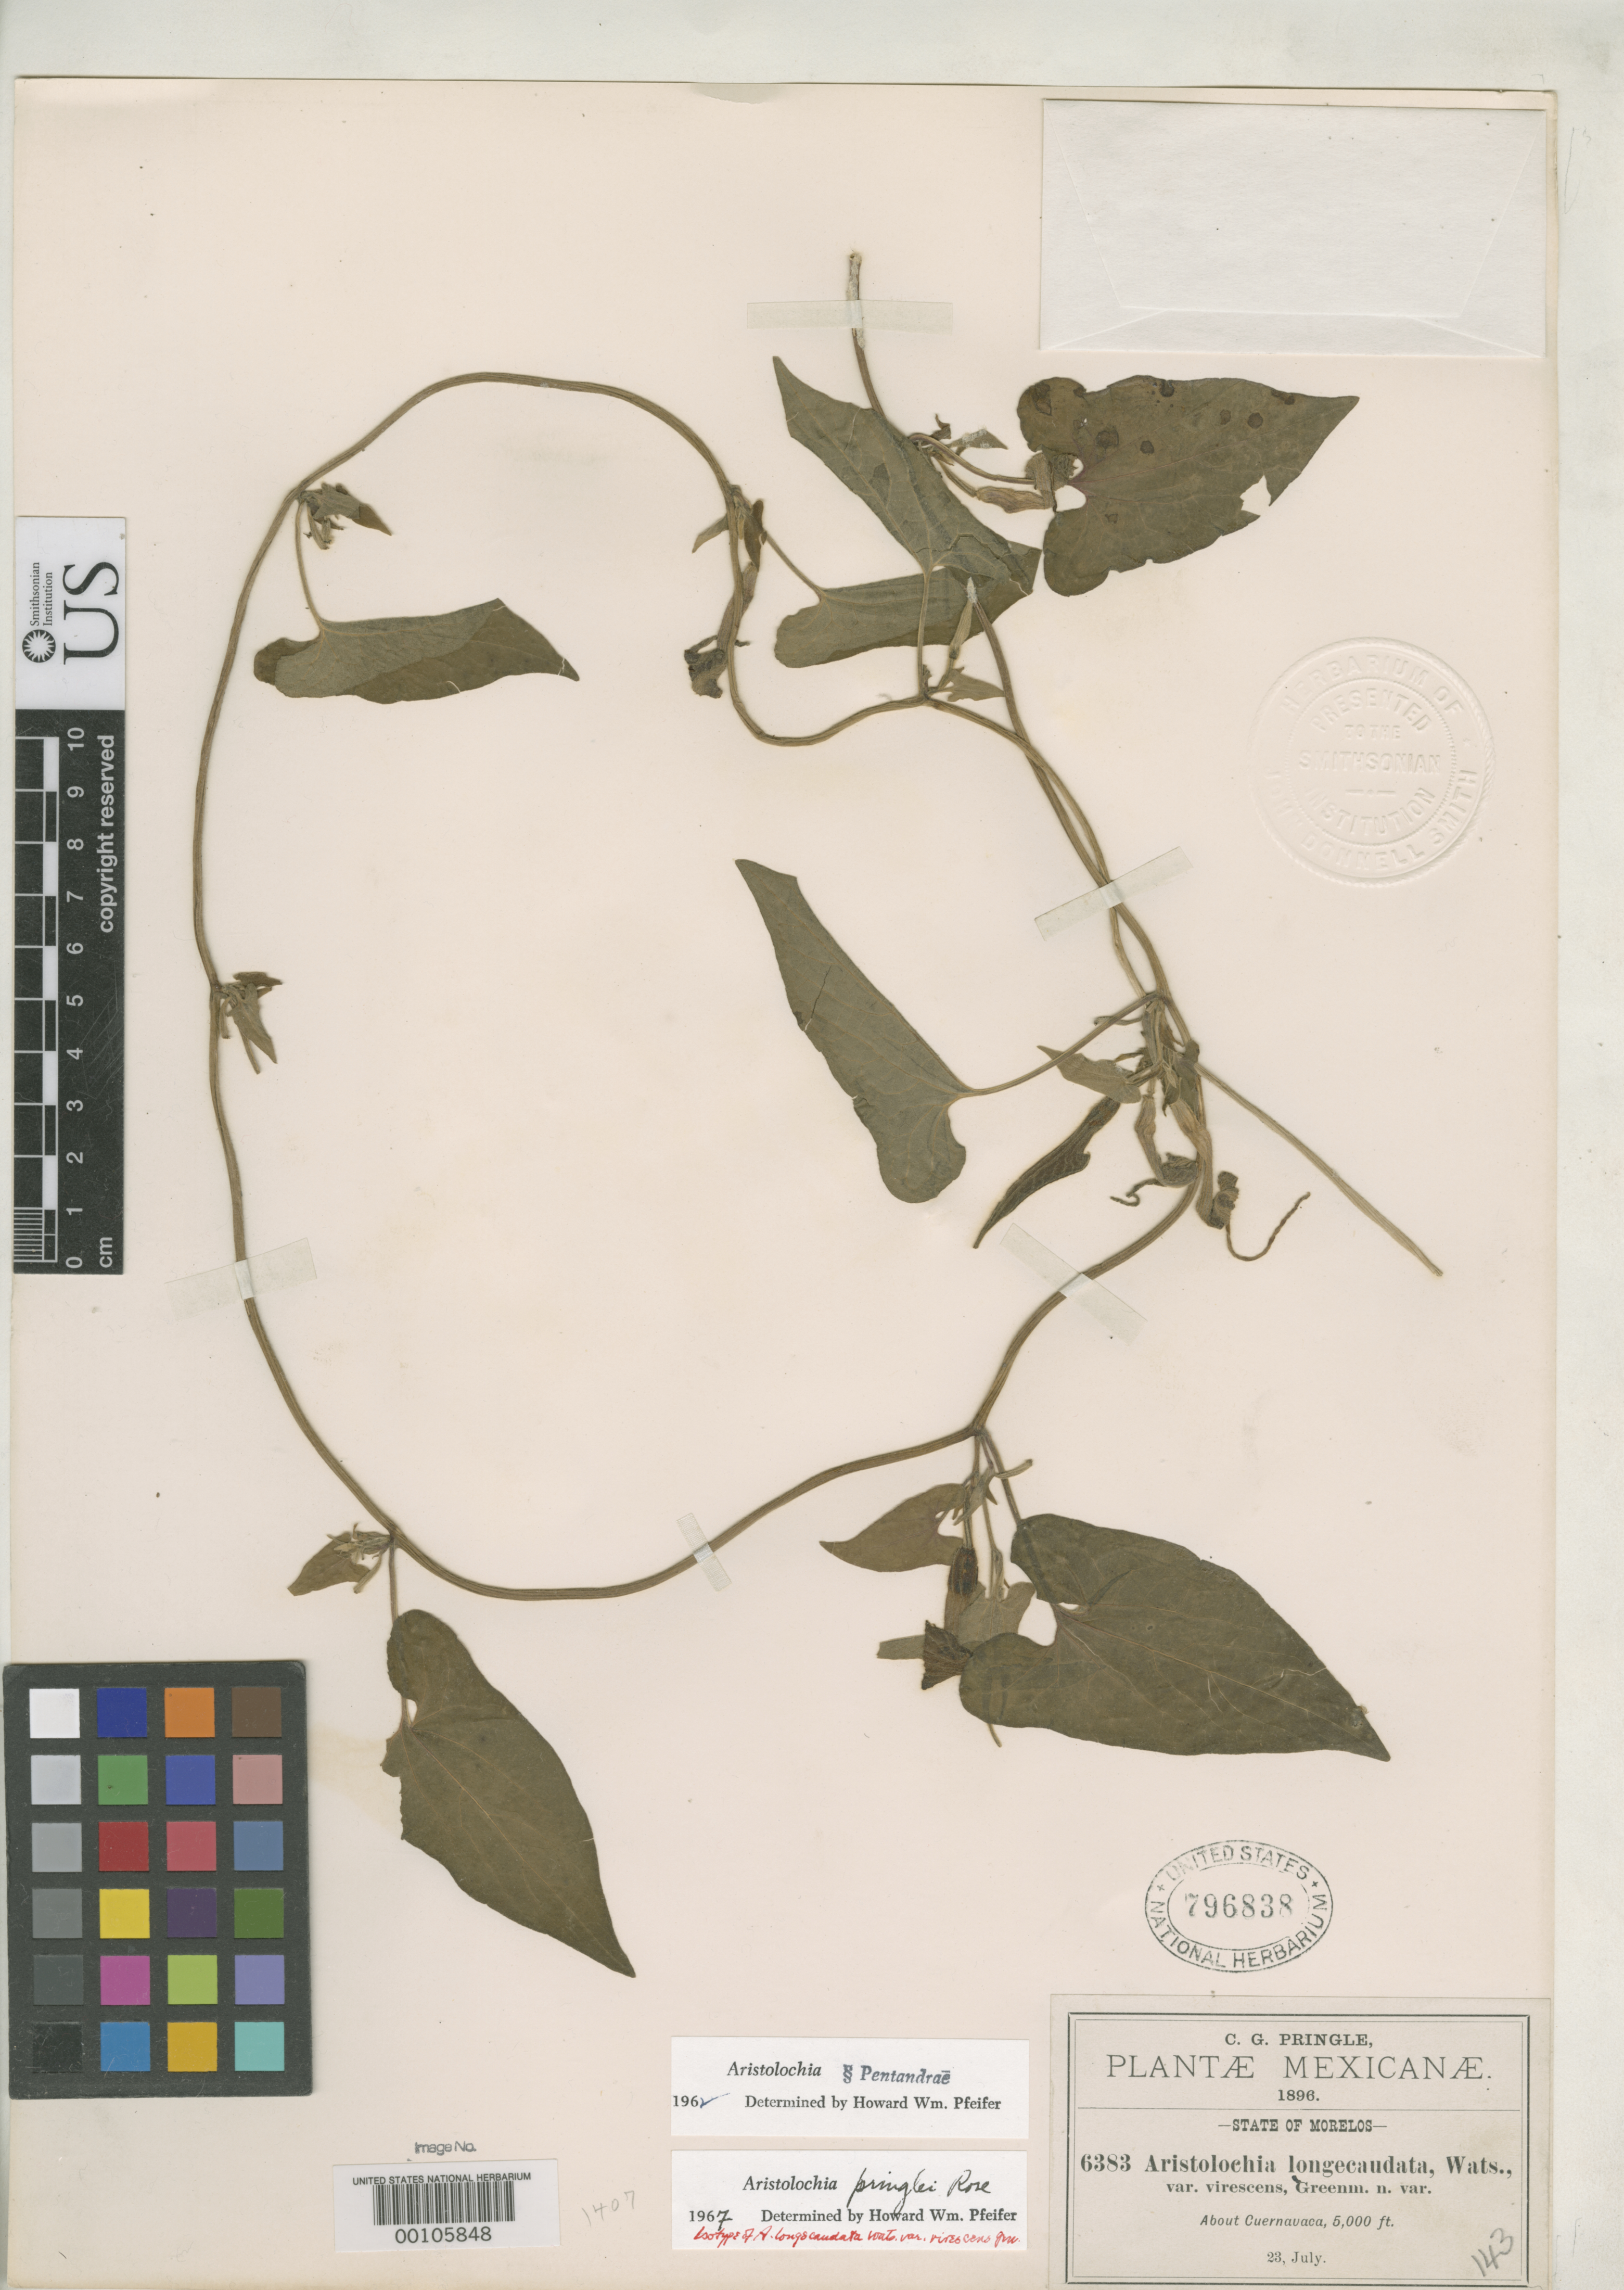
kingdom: Plantae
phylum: Tracheophyta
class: Magnoliopsida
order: Piperales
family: Aristolochiaceae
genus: Aristolochia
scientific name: Aristolochia longecaudata var. virescens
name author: Greenm.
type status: Isotype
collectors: C. G. Pringle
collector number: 6383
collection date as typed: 23 Jul 1896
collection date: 1896-07-23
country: Mexico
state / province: Morelos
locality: Above Cuernavaca.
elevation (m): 1524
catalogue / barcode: US 796838